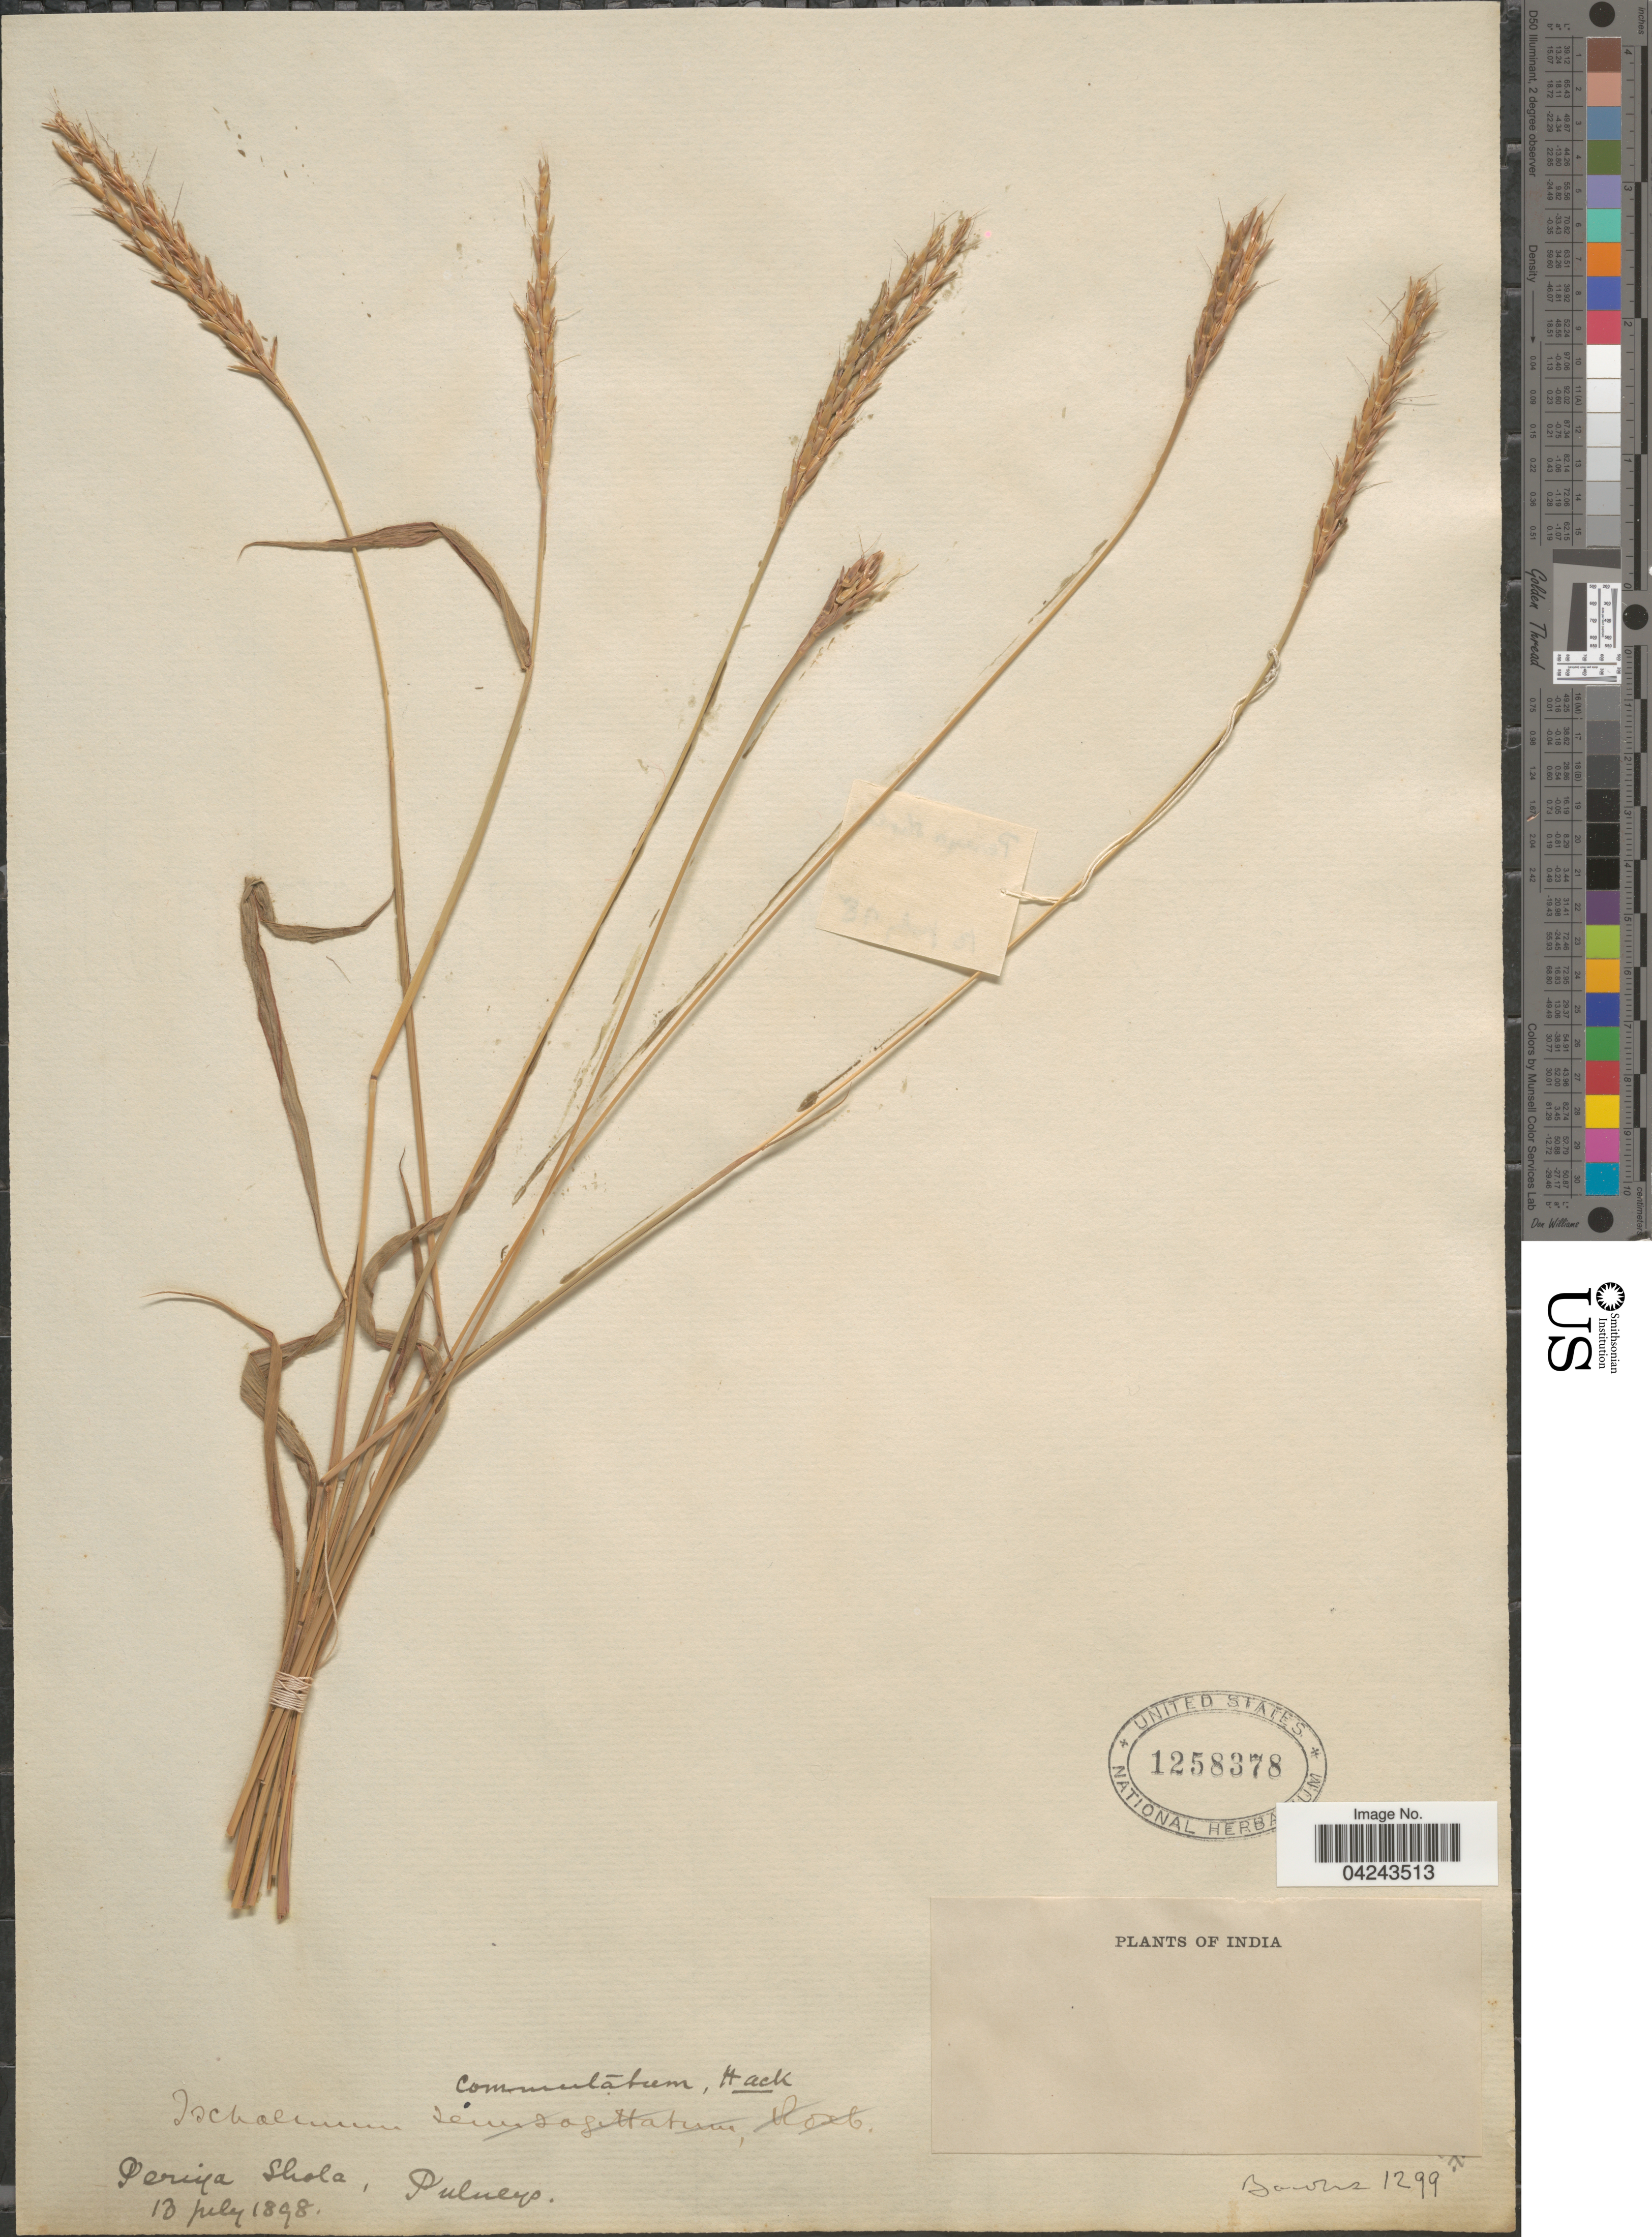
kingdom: Plantae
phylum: Tracheophyta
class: Liliopsida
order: Poales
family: Poaceae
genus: Ischaemum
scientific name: Ischaemum commutatum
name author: Hack.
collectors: -- Bourne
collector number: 1299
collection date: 1898-07-13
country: India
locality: Periya Shola, Pulneys.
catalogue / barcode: US 1258378